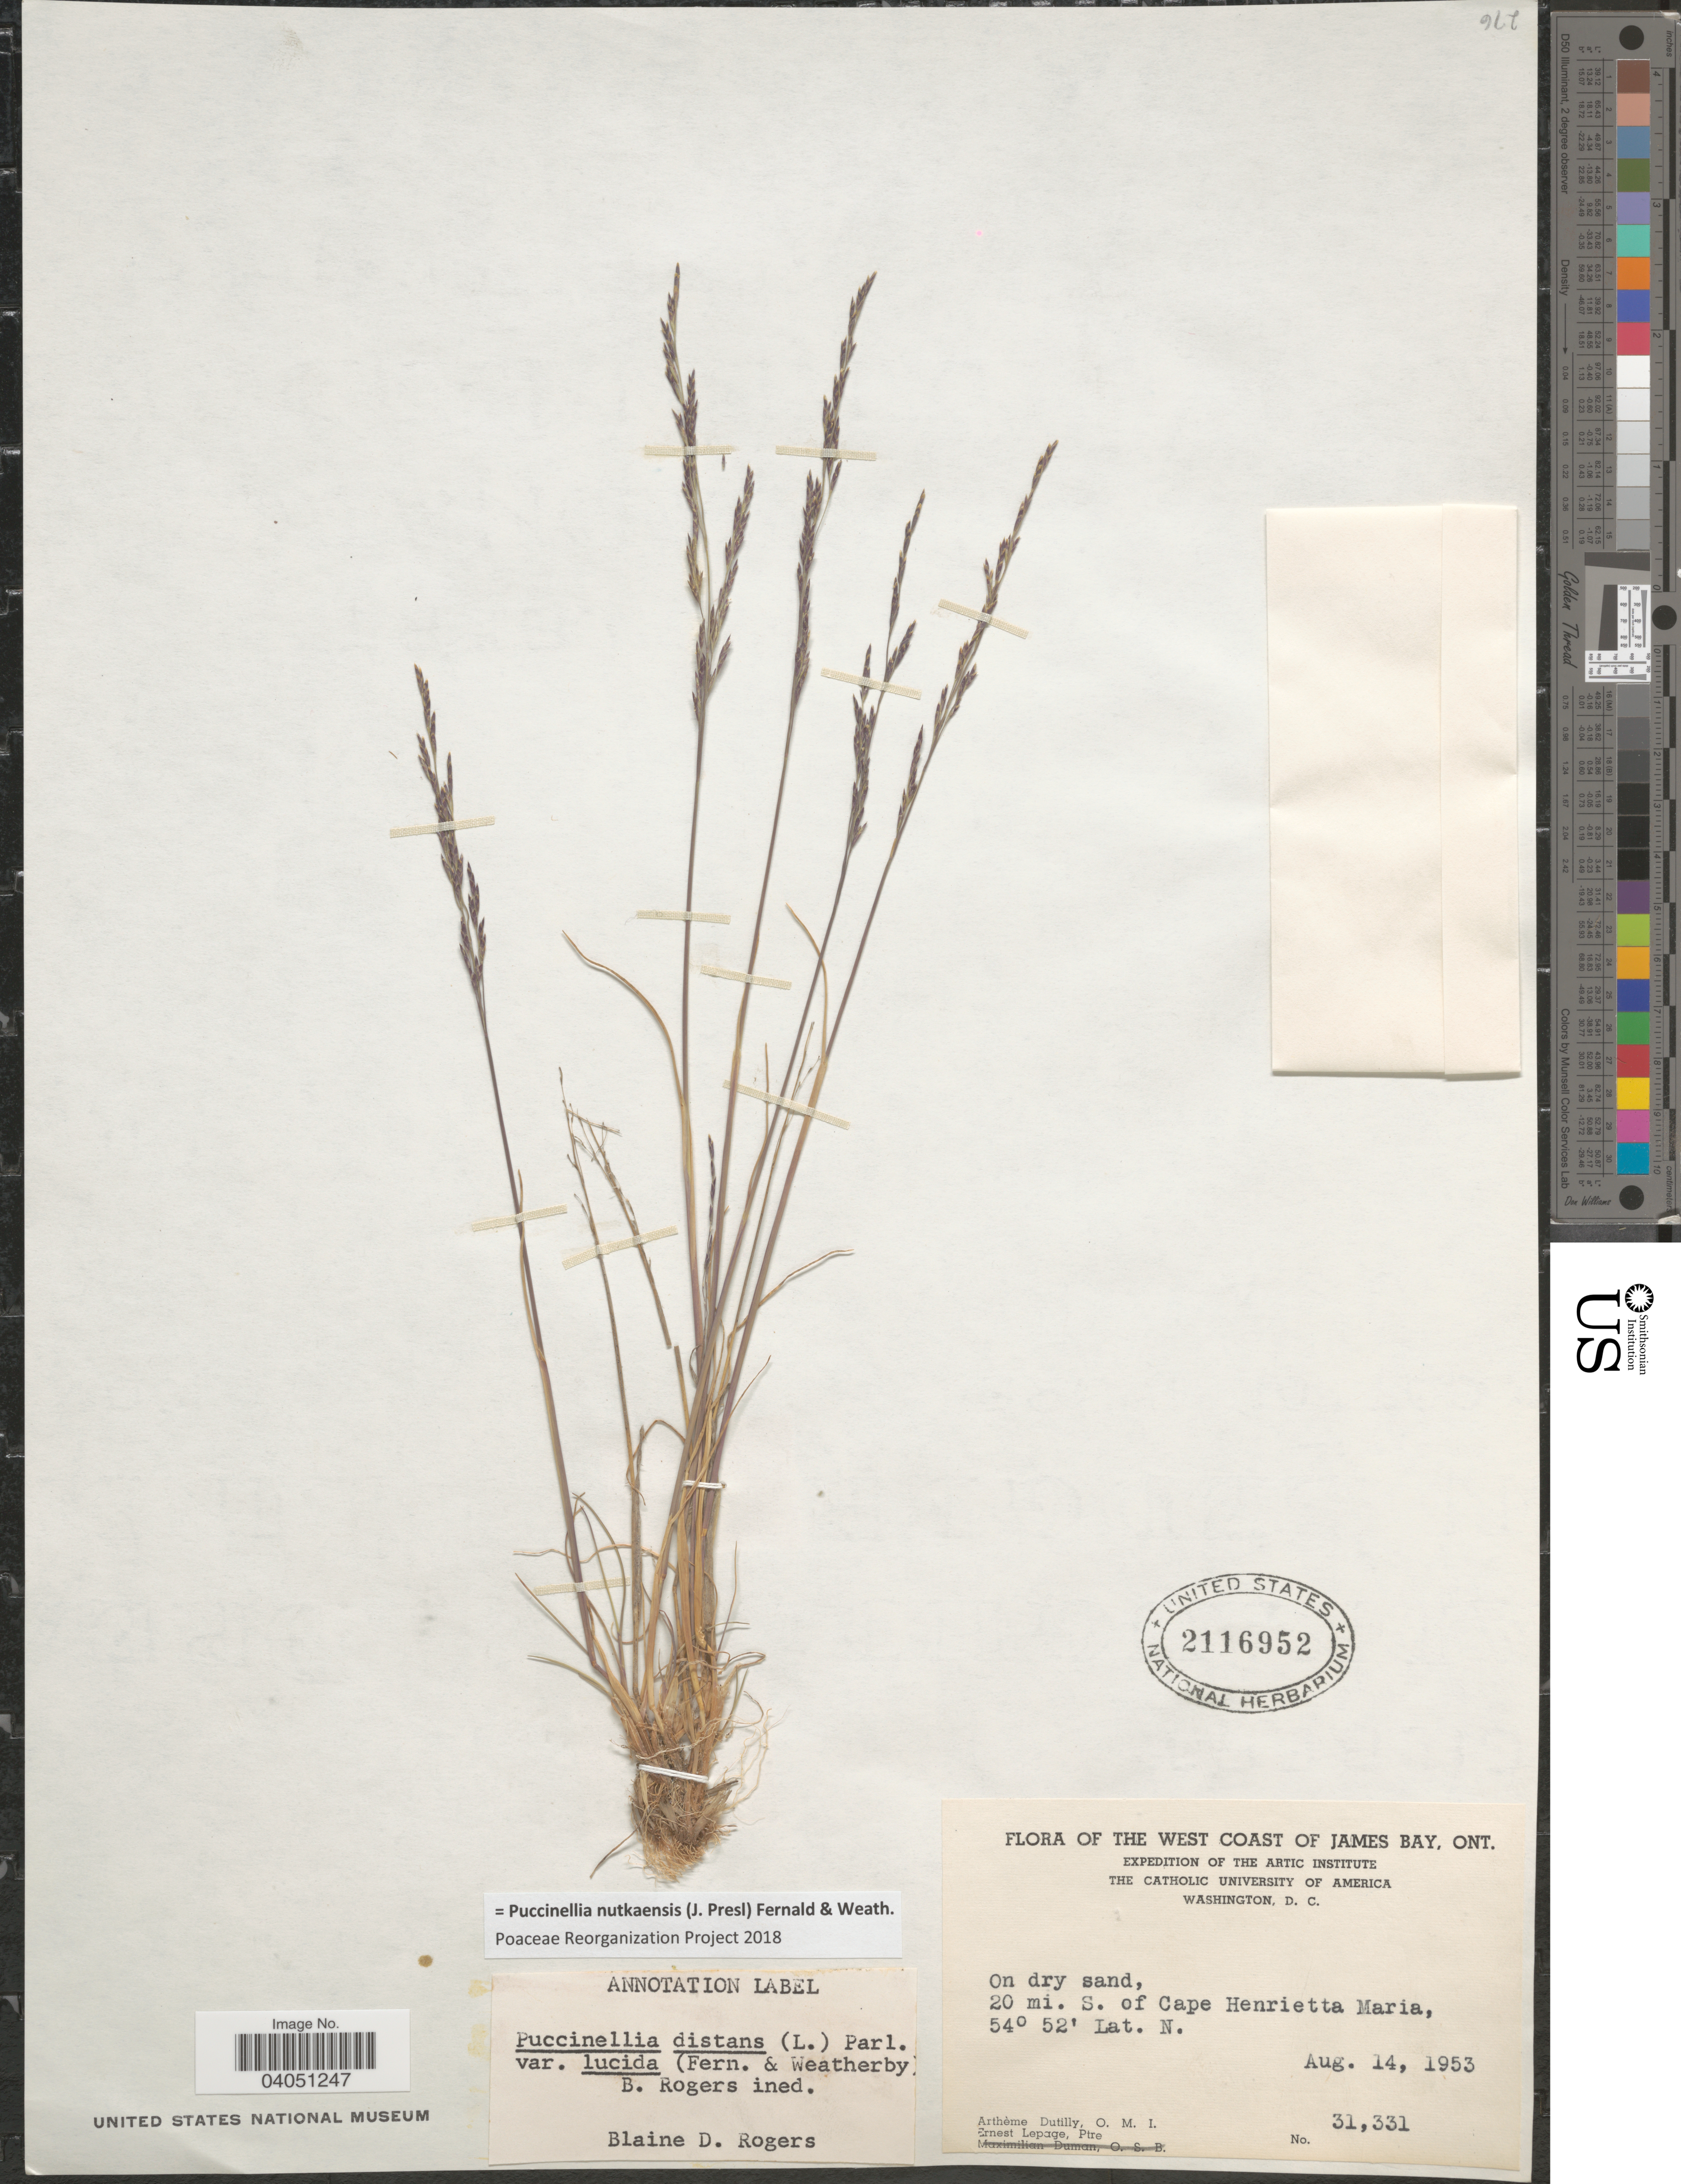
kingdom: Plantae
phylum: Tracheophyta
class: Liliopsida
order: Poales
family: Poaceae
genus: Puccinellia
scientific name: Puccinellia nutkaensis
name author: (J. Presl) Fernald & Weath.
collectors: A. Dutilly & E. Lepage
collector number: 31331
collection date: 1953-08-14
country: Canada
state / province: Ontario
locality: The West Coast of James Bay. 20 mi. S. of Cape Henrietta Maria.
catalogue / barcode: US 2116952